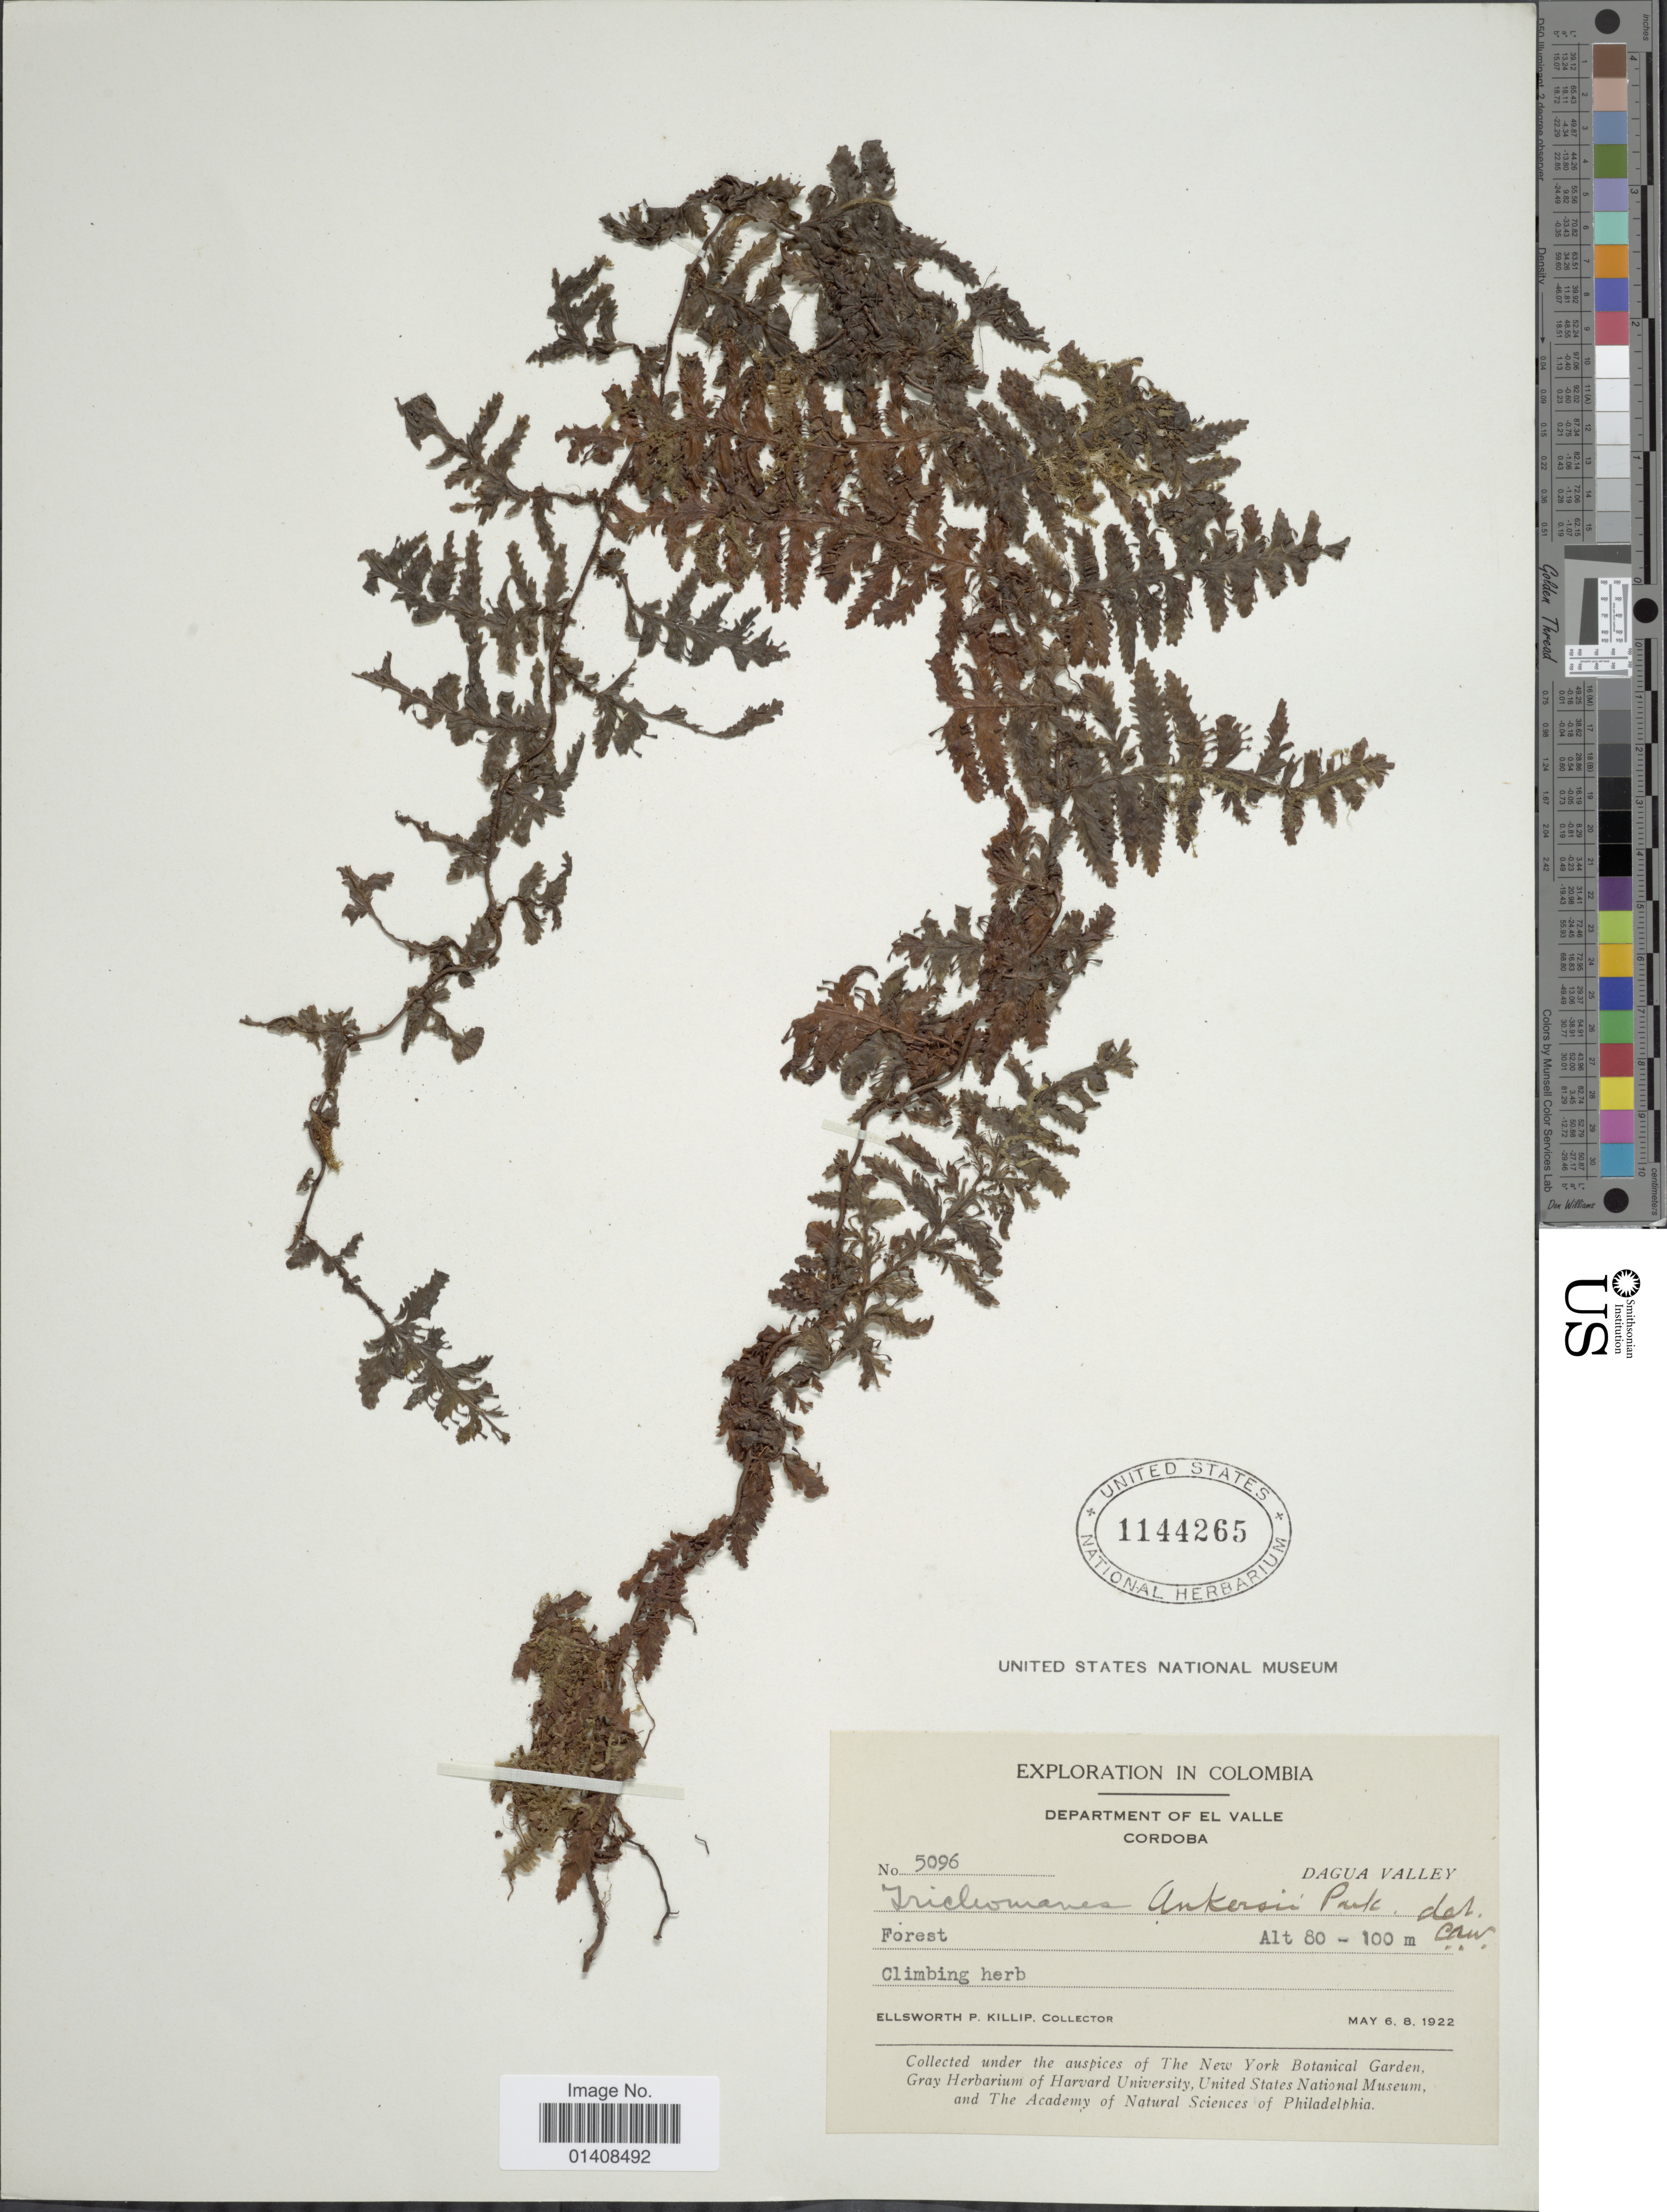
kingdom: Plantae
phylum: Tracheophyta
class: Polypodiopsida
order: Hymenophyllales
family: Hymenophyllaceae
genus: Trichomanes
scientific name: Trichomanes ankersii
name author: C. Parker ex Hook. & Grev.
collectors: E. P. Killip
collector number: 5096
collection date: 1922-05-06/1922-05-08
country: Colombia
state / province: Valle del Cauca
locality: Departamento of el Valle Cordoba. Dagua valley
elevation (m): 80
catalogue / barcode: US 1144265